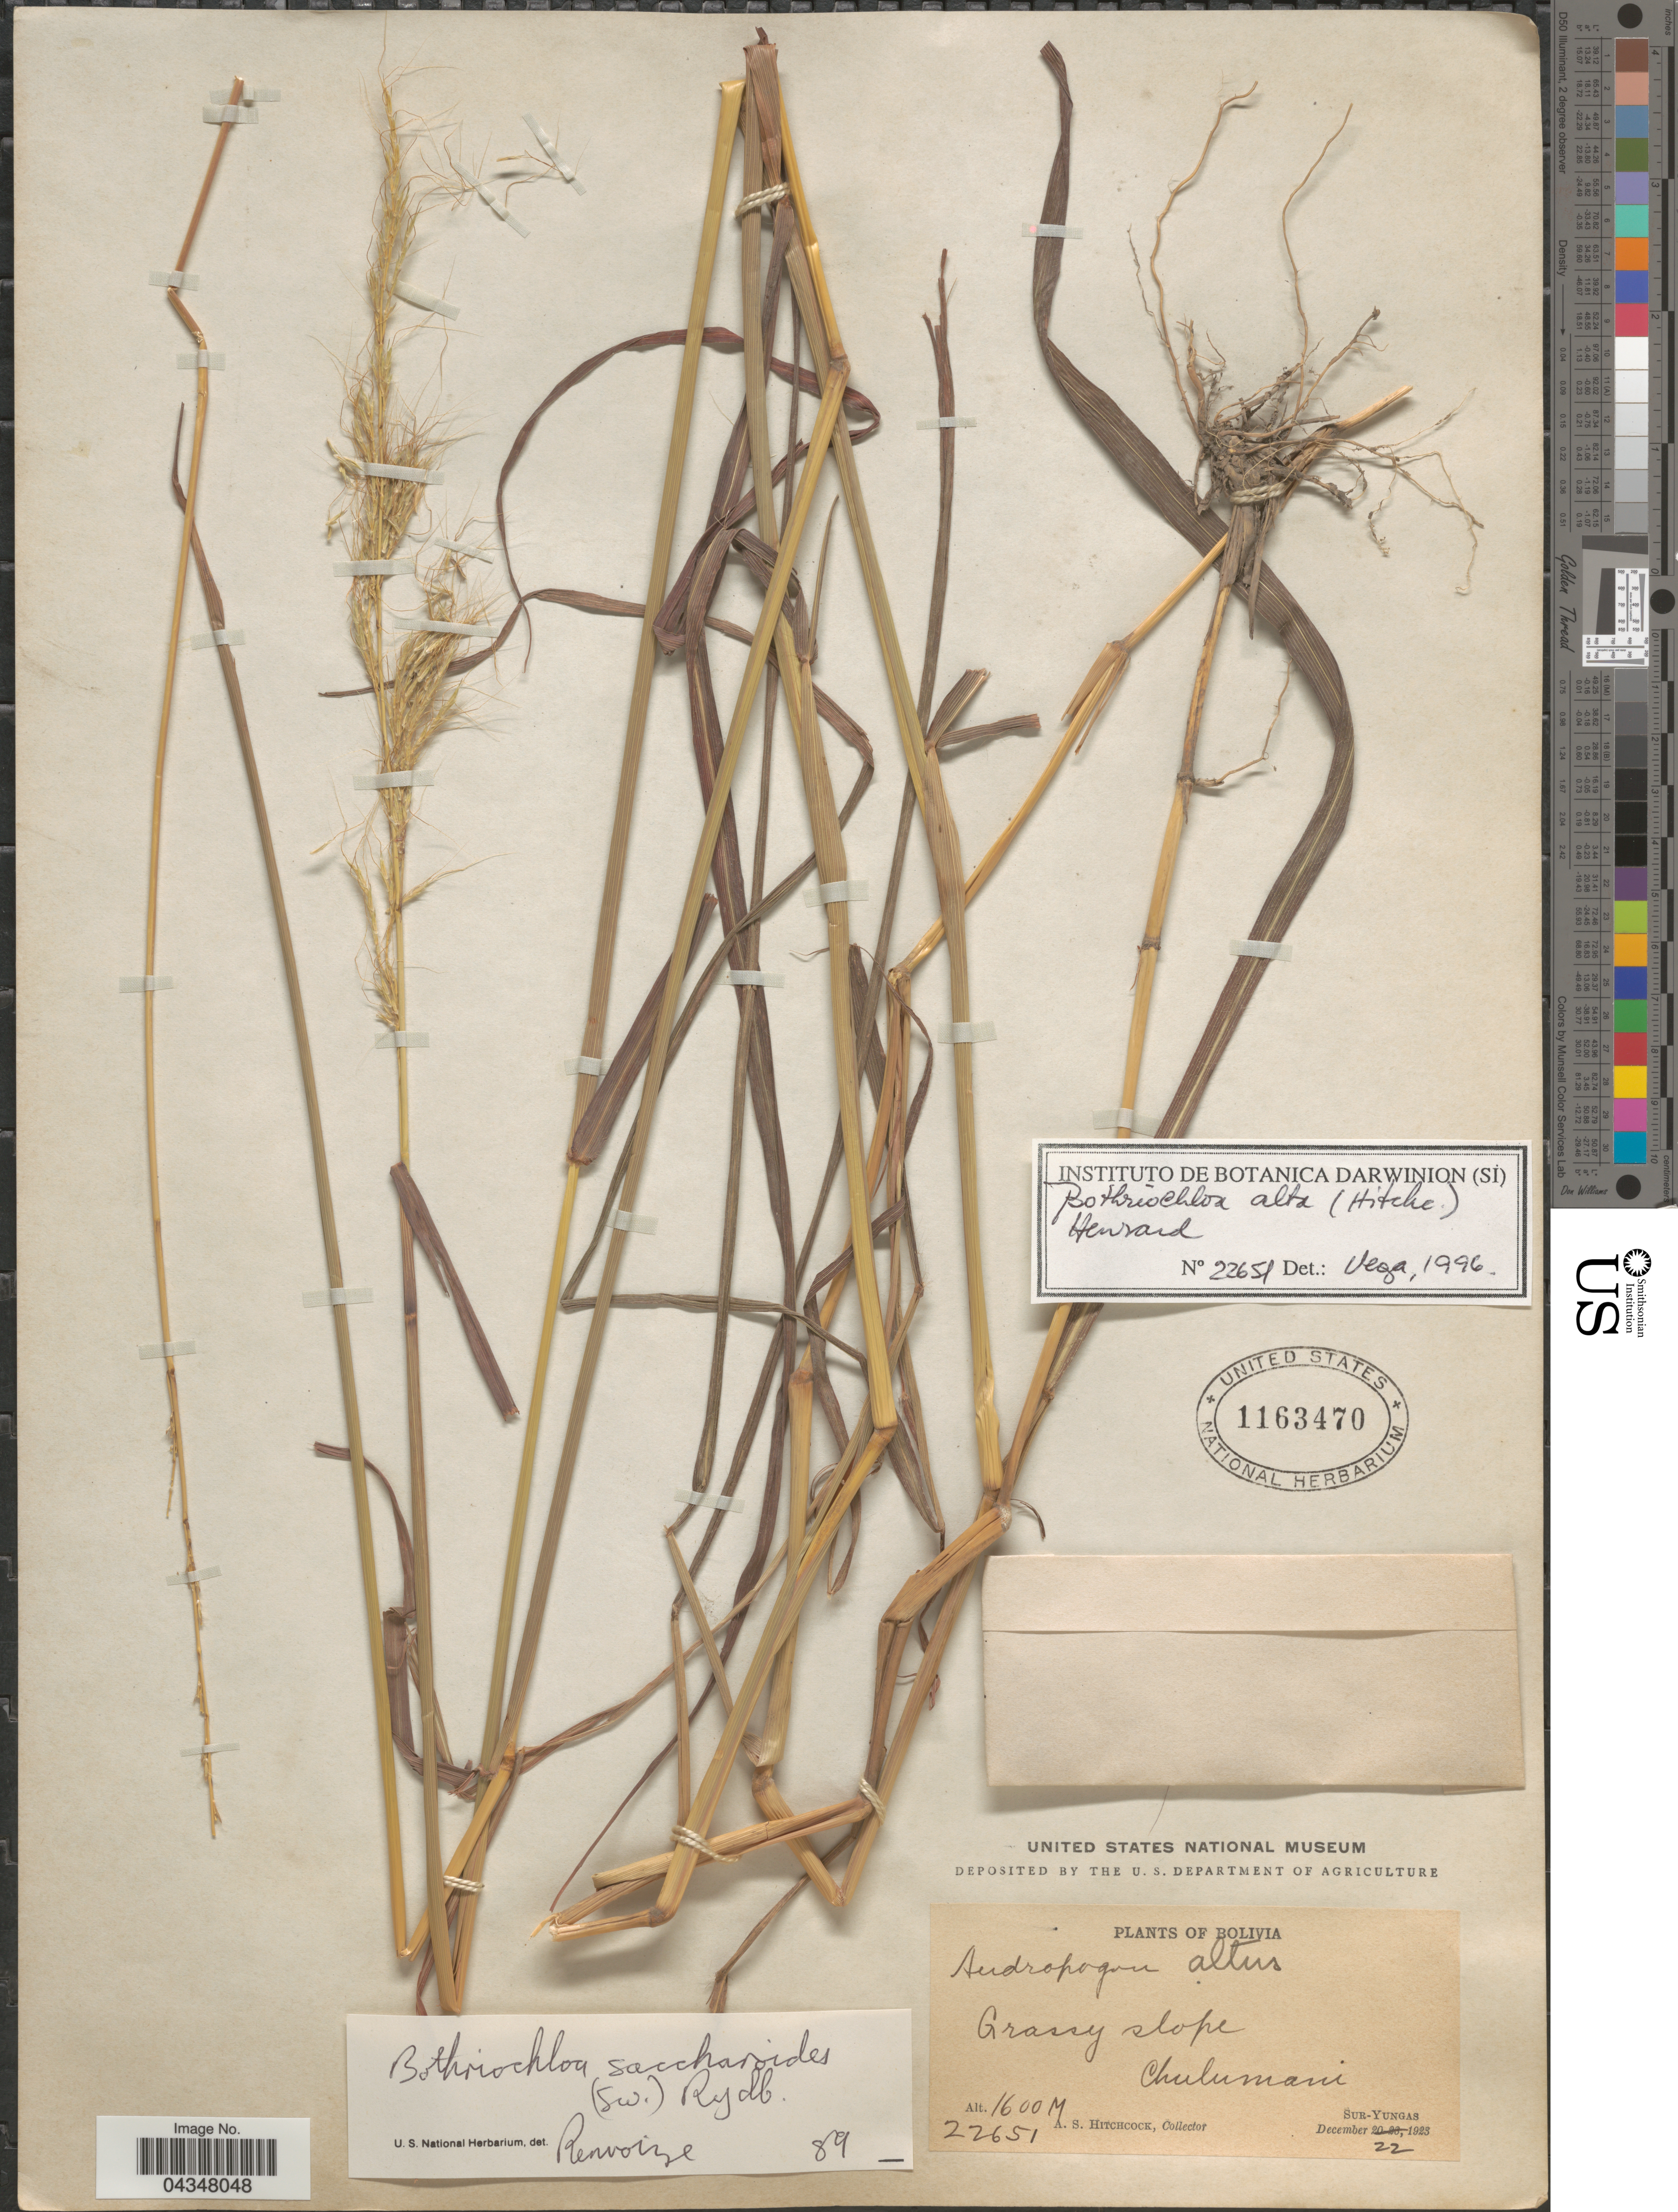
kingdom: Plantae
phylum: Tracheophyta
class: Liliopsida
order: Poales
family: Poaceae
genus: Bothriochloa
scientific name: Bothriochloa alta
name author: (Hitchc.) Henr.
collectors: A. S. Hitchcock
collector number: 22651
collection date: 1923-12-22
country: Bolivia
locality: Chulumani. Sur-Yungas.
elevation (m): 1600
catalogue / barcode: US 1163470